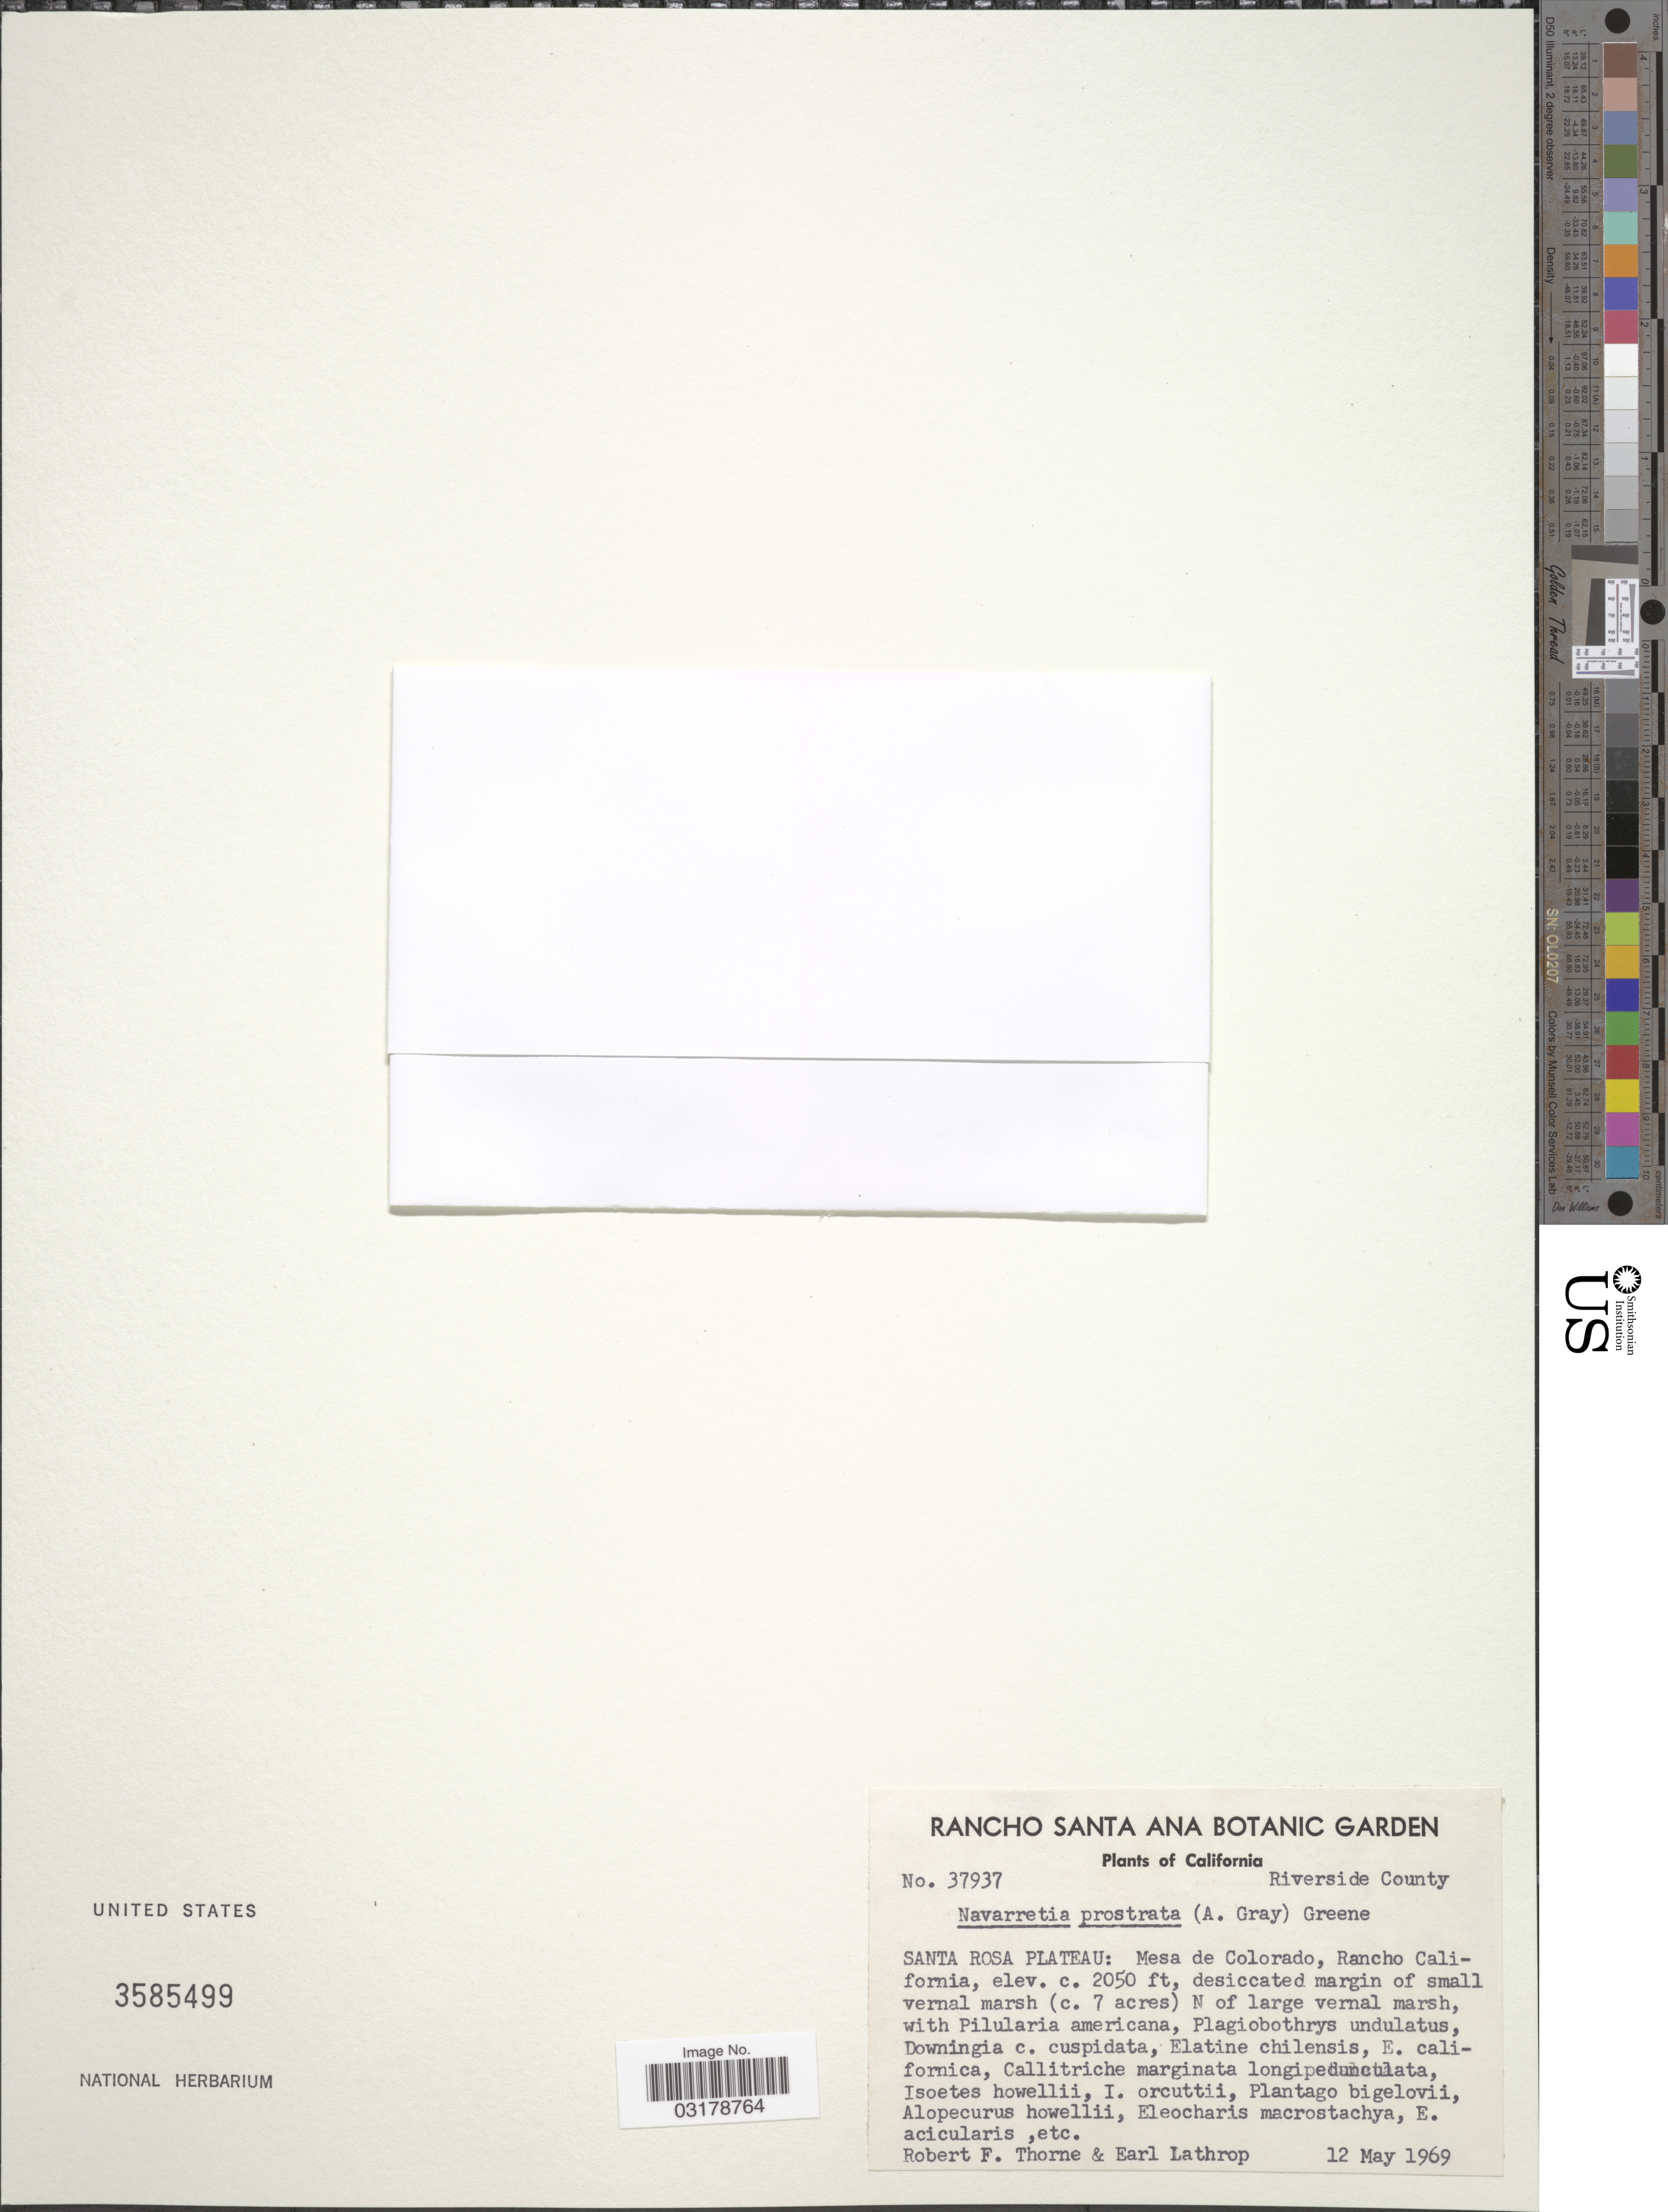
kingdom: Plantae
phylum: Tracheophyta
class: Magnoliopsida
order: Ericales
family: Polemoniaceae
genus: Navarretia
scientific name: Navarretia prostrata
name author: (A. Gray) S.W. Greene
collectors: R. F. Thorne & E. W. Lathrop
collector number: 37937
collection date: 1969-05-12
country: United States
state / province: California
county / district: Riverside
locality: Riverside County. Santa Rosa Plateau: Mesa de Colorado, Rancho California.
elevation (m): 625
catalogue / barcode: US 3585499